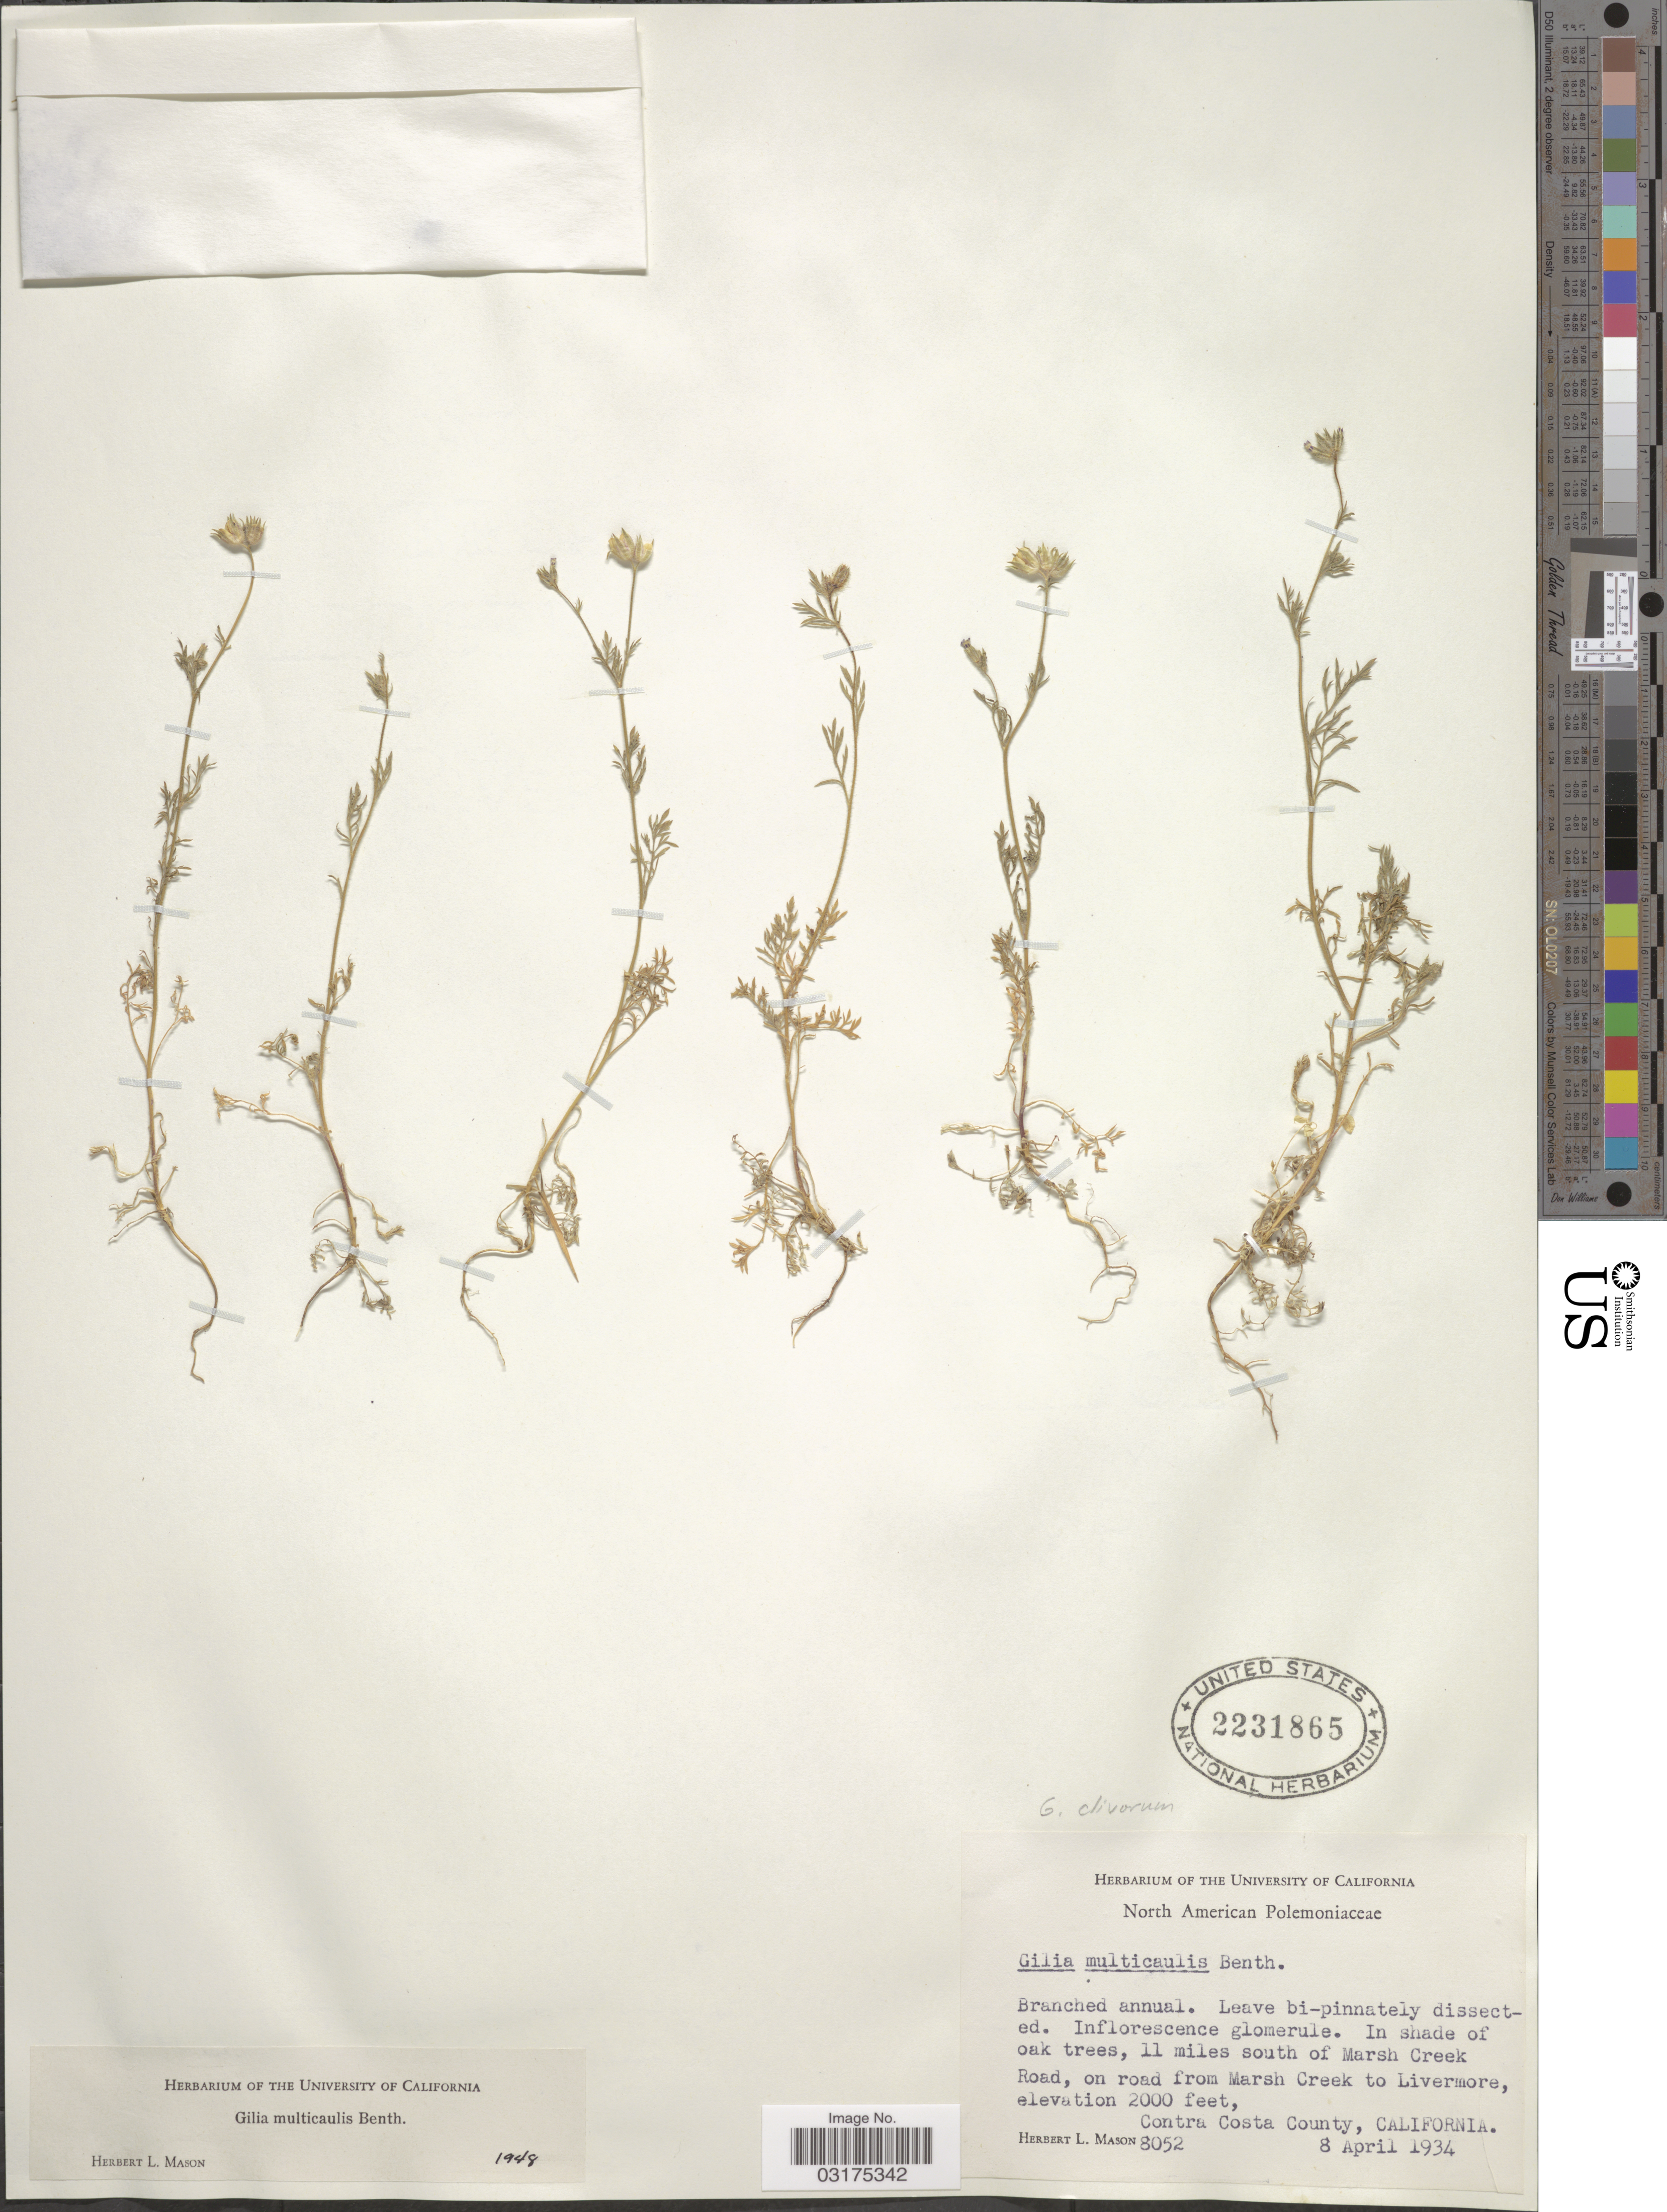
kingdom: Plantae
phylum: Tracheophyta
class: Magnoliopsida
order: Ericales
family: Polemoniaceae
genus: Gilia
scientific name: Gilia clivorum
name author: (Jeps.) V.E. Grant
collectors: H. L. Mason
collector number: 8052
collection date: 1934-04-08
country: United States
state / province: California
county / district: Contra Costa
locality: In shade of oak trees, 11 miles south of Marsh Creek Road, on road from Marsh Creek to Livermore, Contra Costa County.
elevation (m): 610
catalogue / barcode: US 2231865